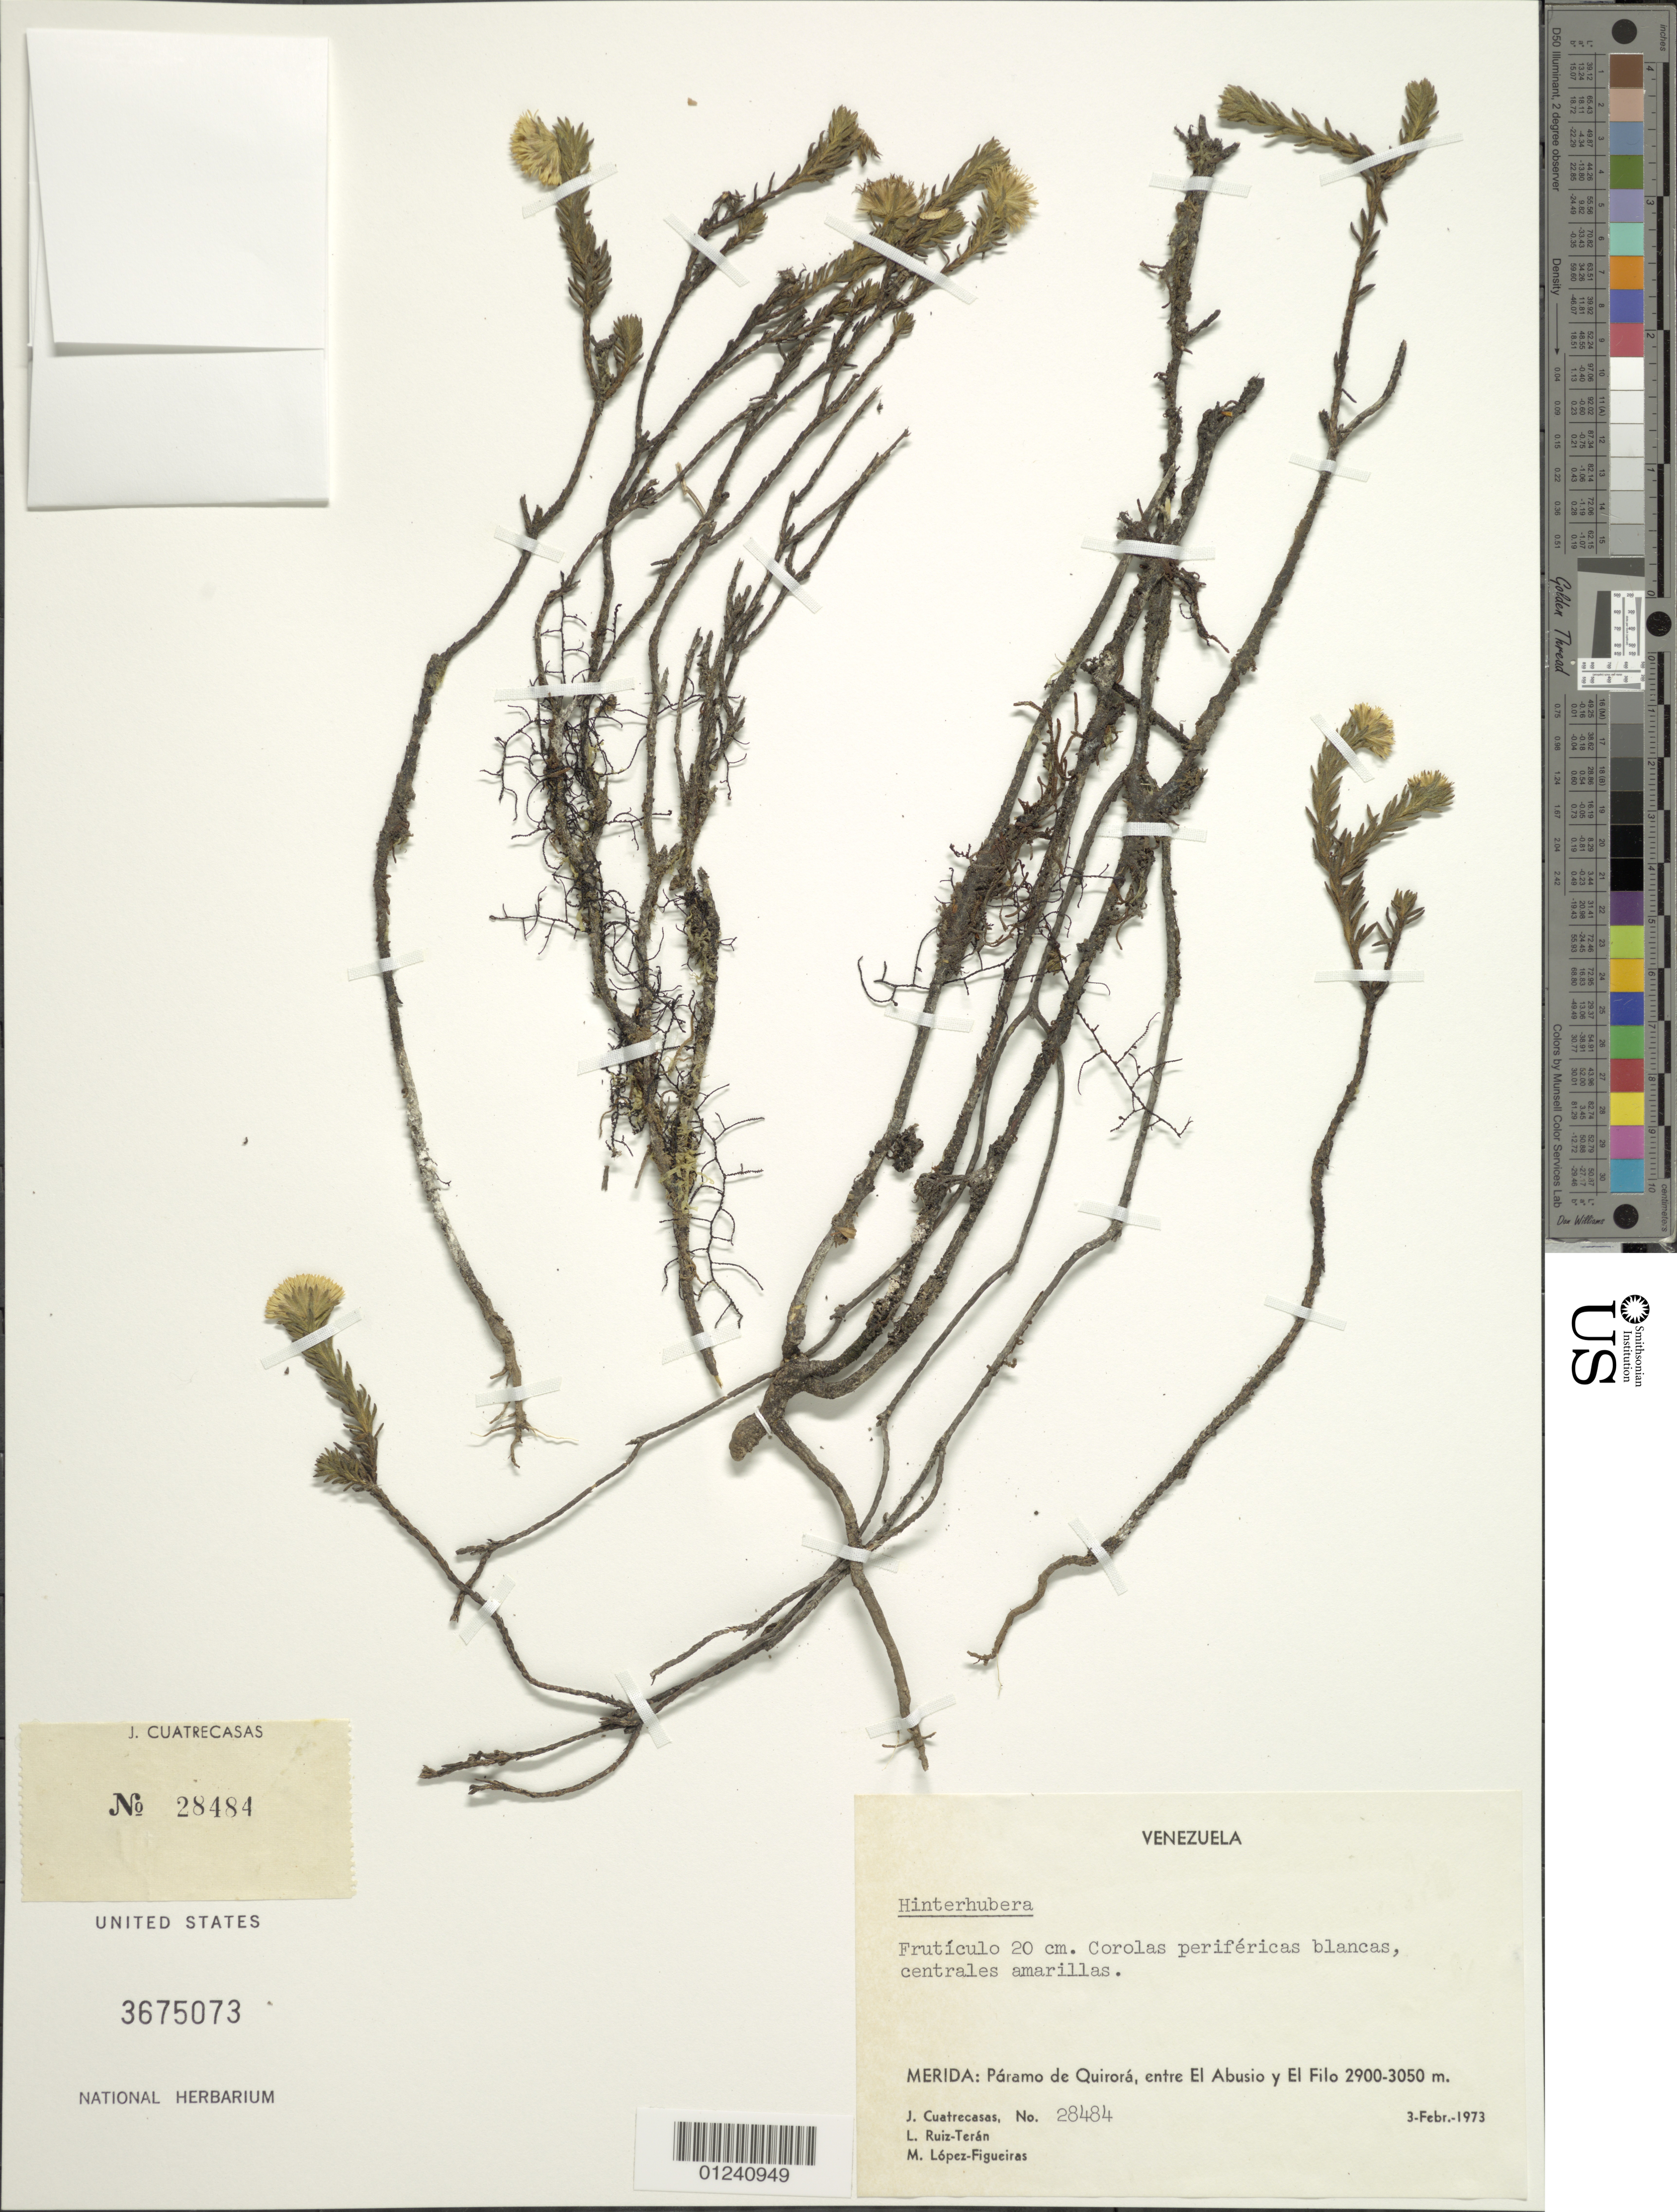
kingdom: Plantae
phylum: Tracheophyta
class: Magnoliopsida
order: Asterales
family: Asteraceae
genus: Hinterhubera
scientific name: Hinterhubera sp.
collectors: J. Cuatrecasas, L. E. Ruíz-Terán & M. López Figueiras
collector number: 28484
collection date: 1973-02-03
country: Venezuela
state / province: Mérida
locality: Páramo de Quirorá, entre El Abusio y El Filo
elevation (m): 2900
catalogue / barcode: US 3675073